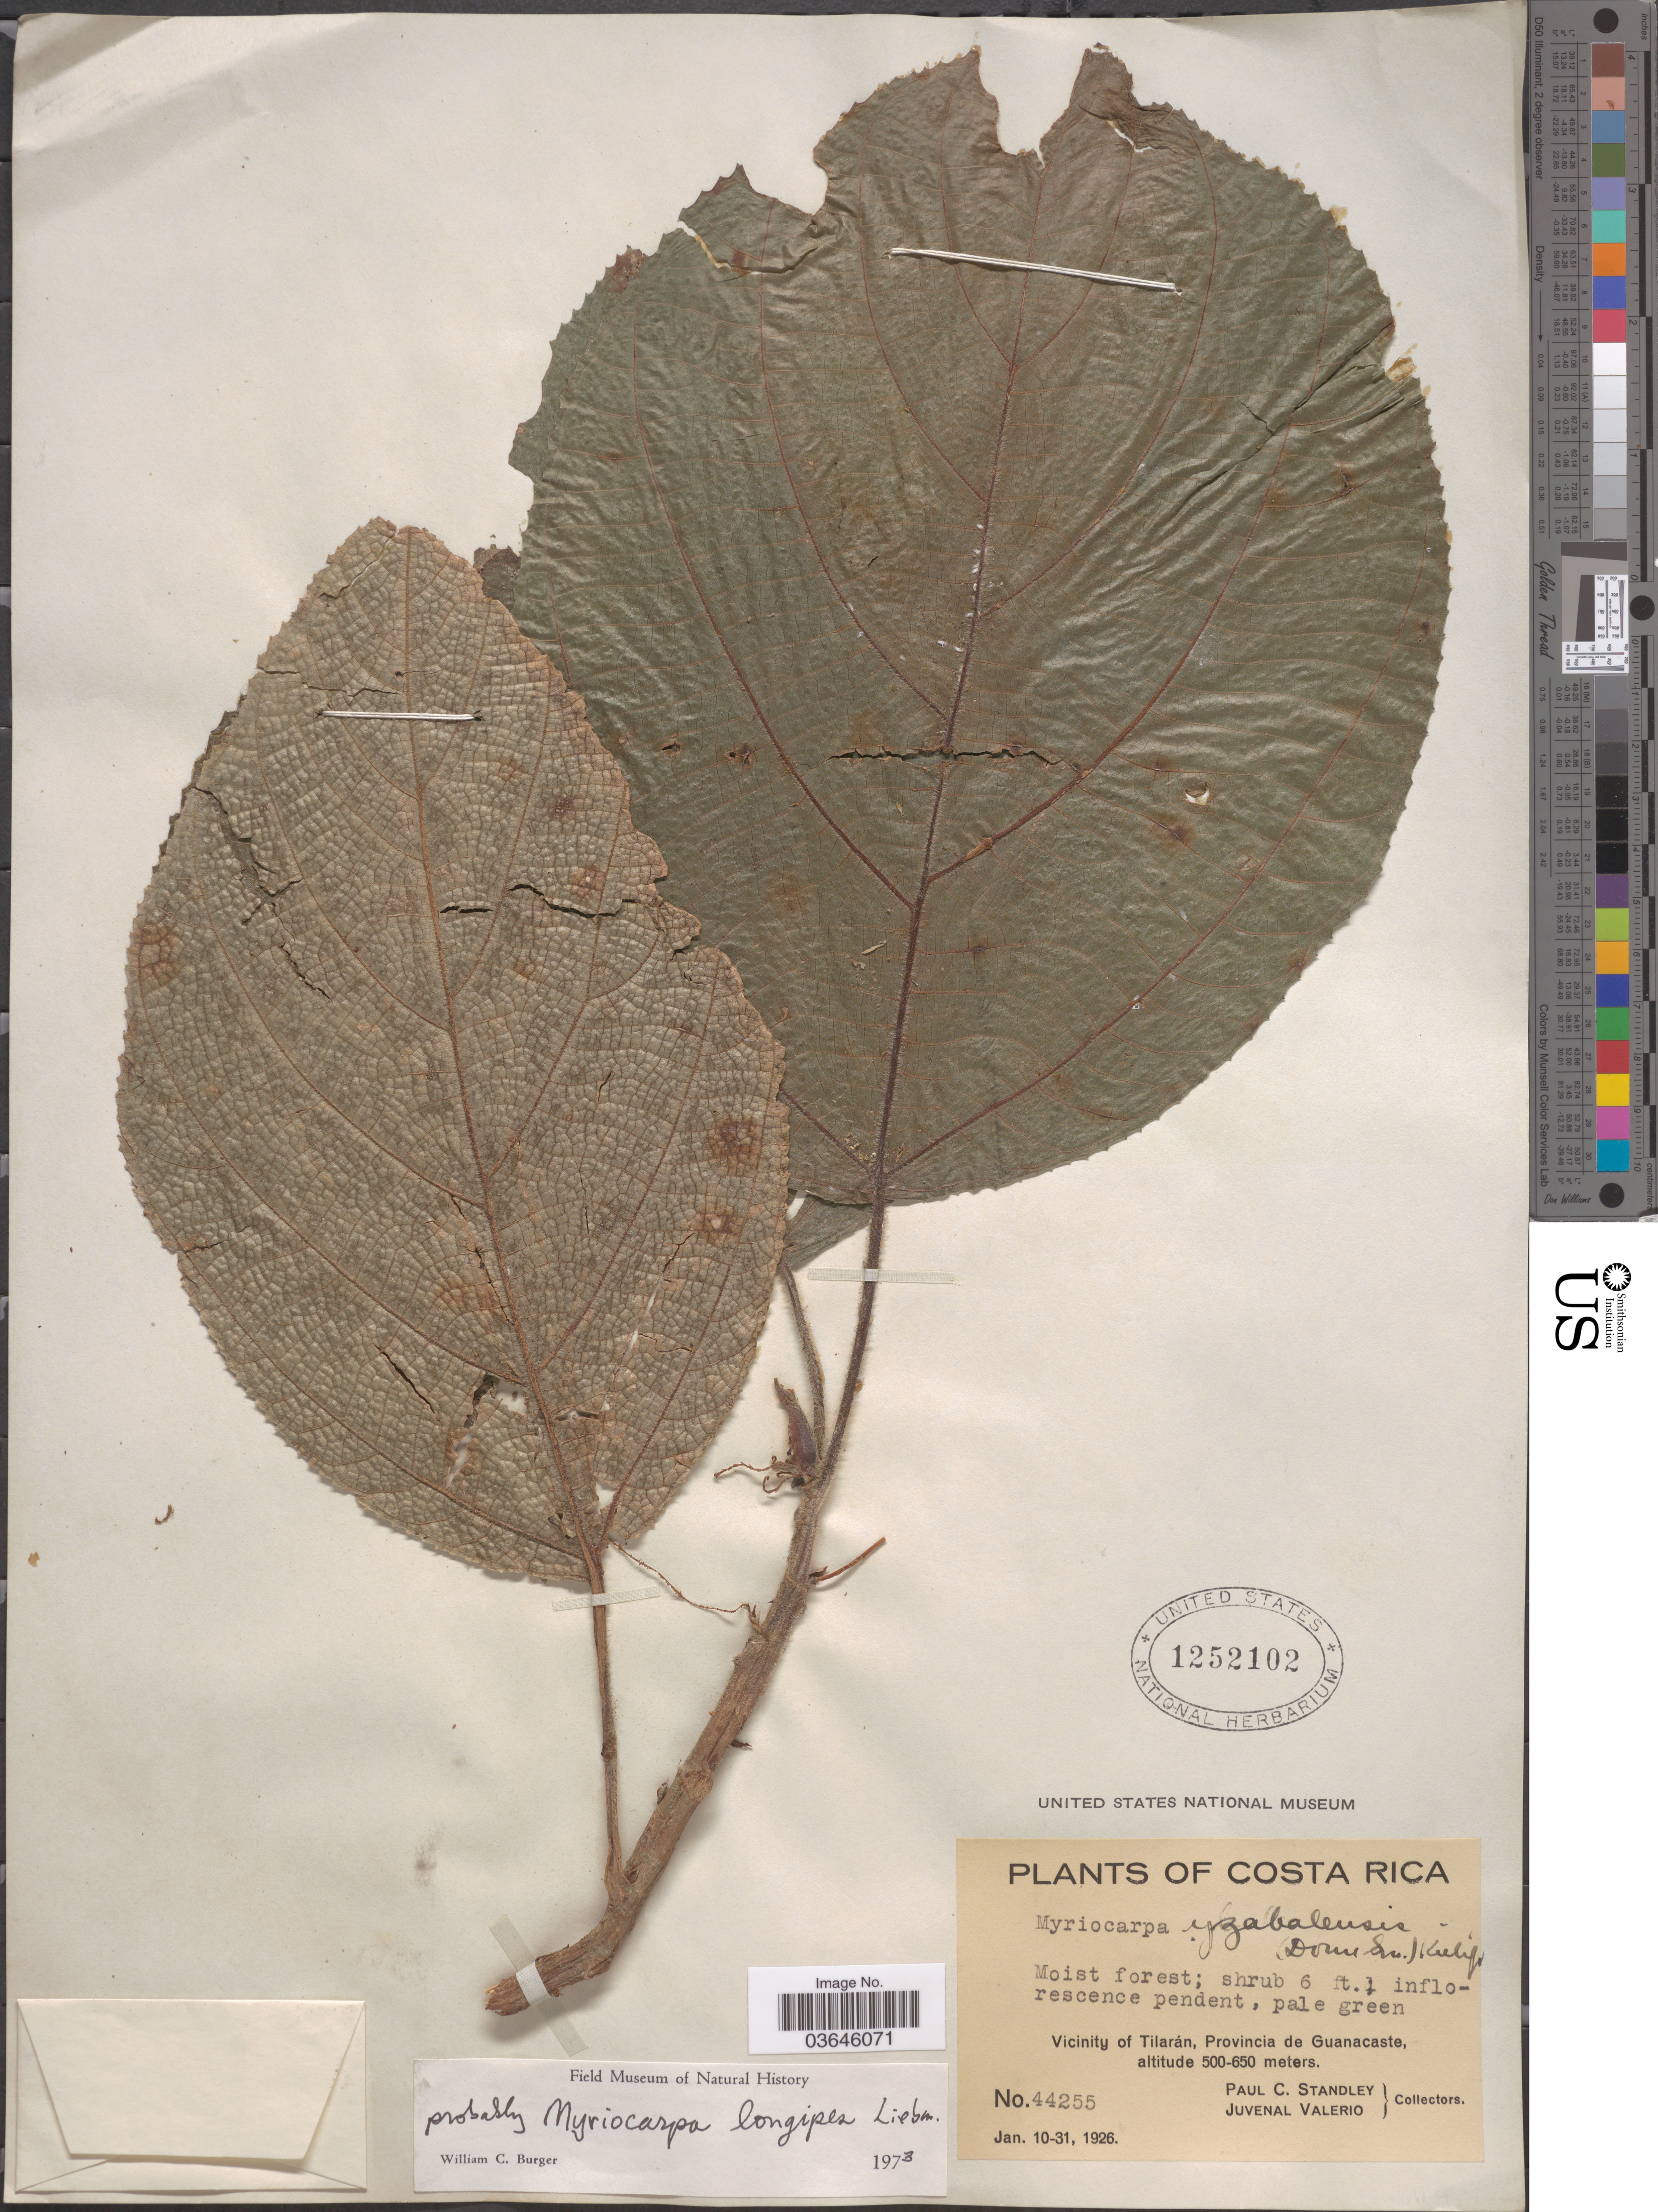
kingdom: Plantae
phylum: Tracheophyta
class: Magnoliopsida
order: Rosales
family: Urticaceae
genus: Myriocarpa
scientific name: Myriocarpa longipes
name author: Liebm.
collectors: P. C. Standley & J. Valerio R.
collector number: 44255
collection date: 1926-01-10/1926-01-31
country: Costa Rica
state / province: Guanacaste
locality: Vicinity of Tilarán.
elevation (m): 500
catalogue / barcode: US 1252102